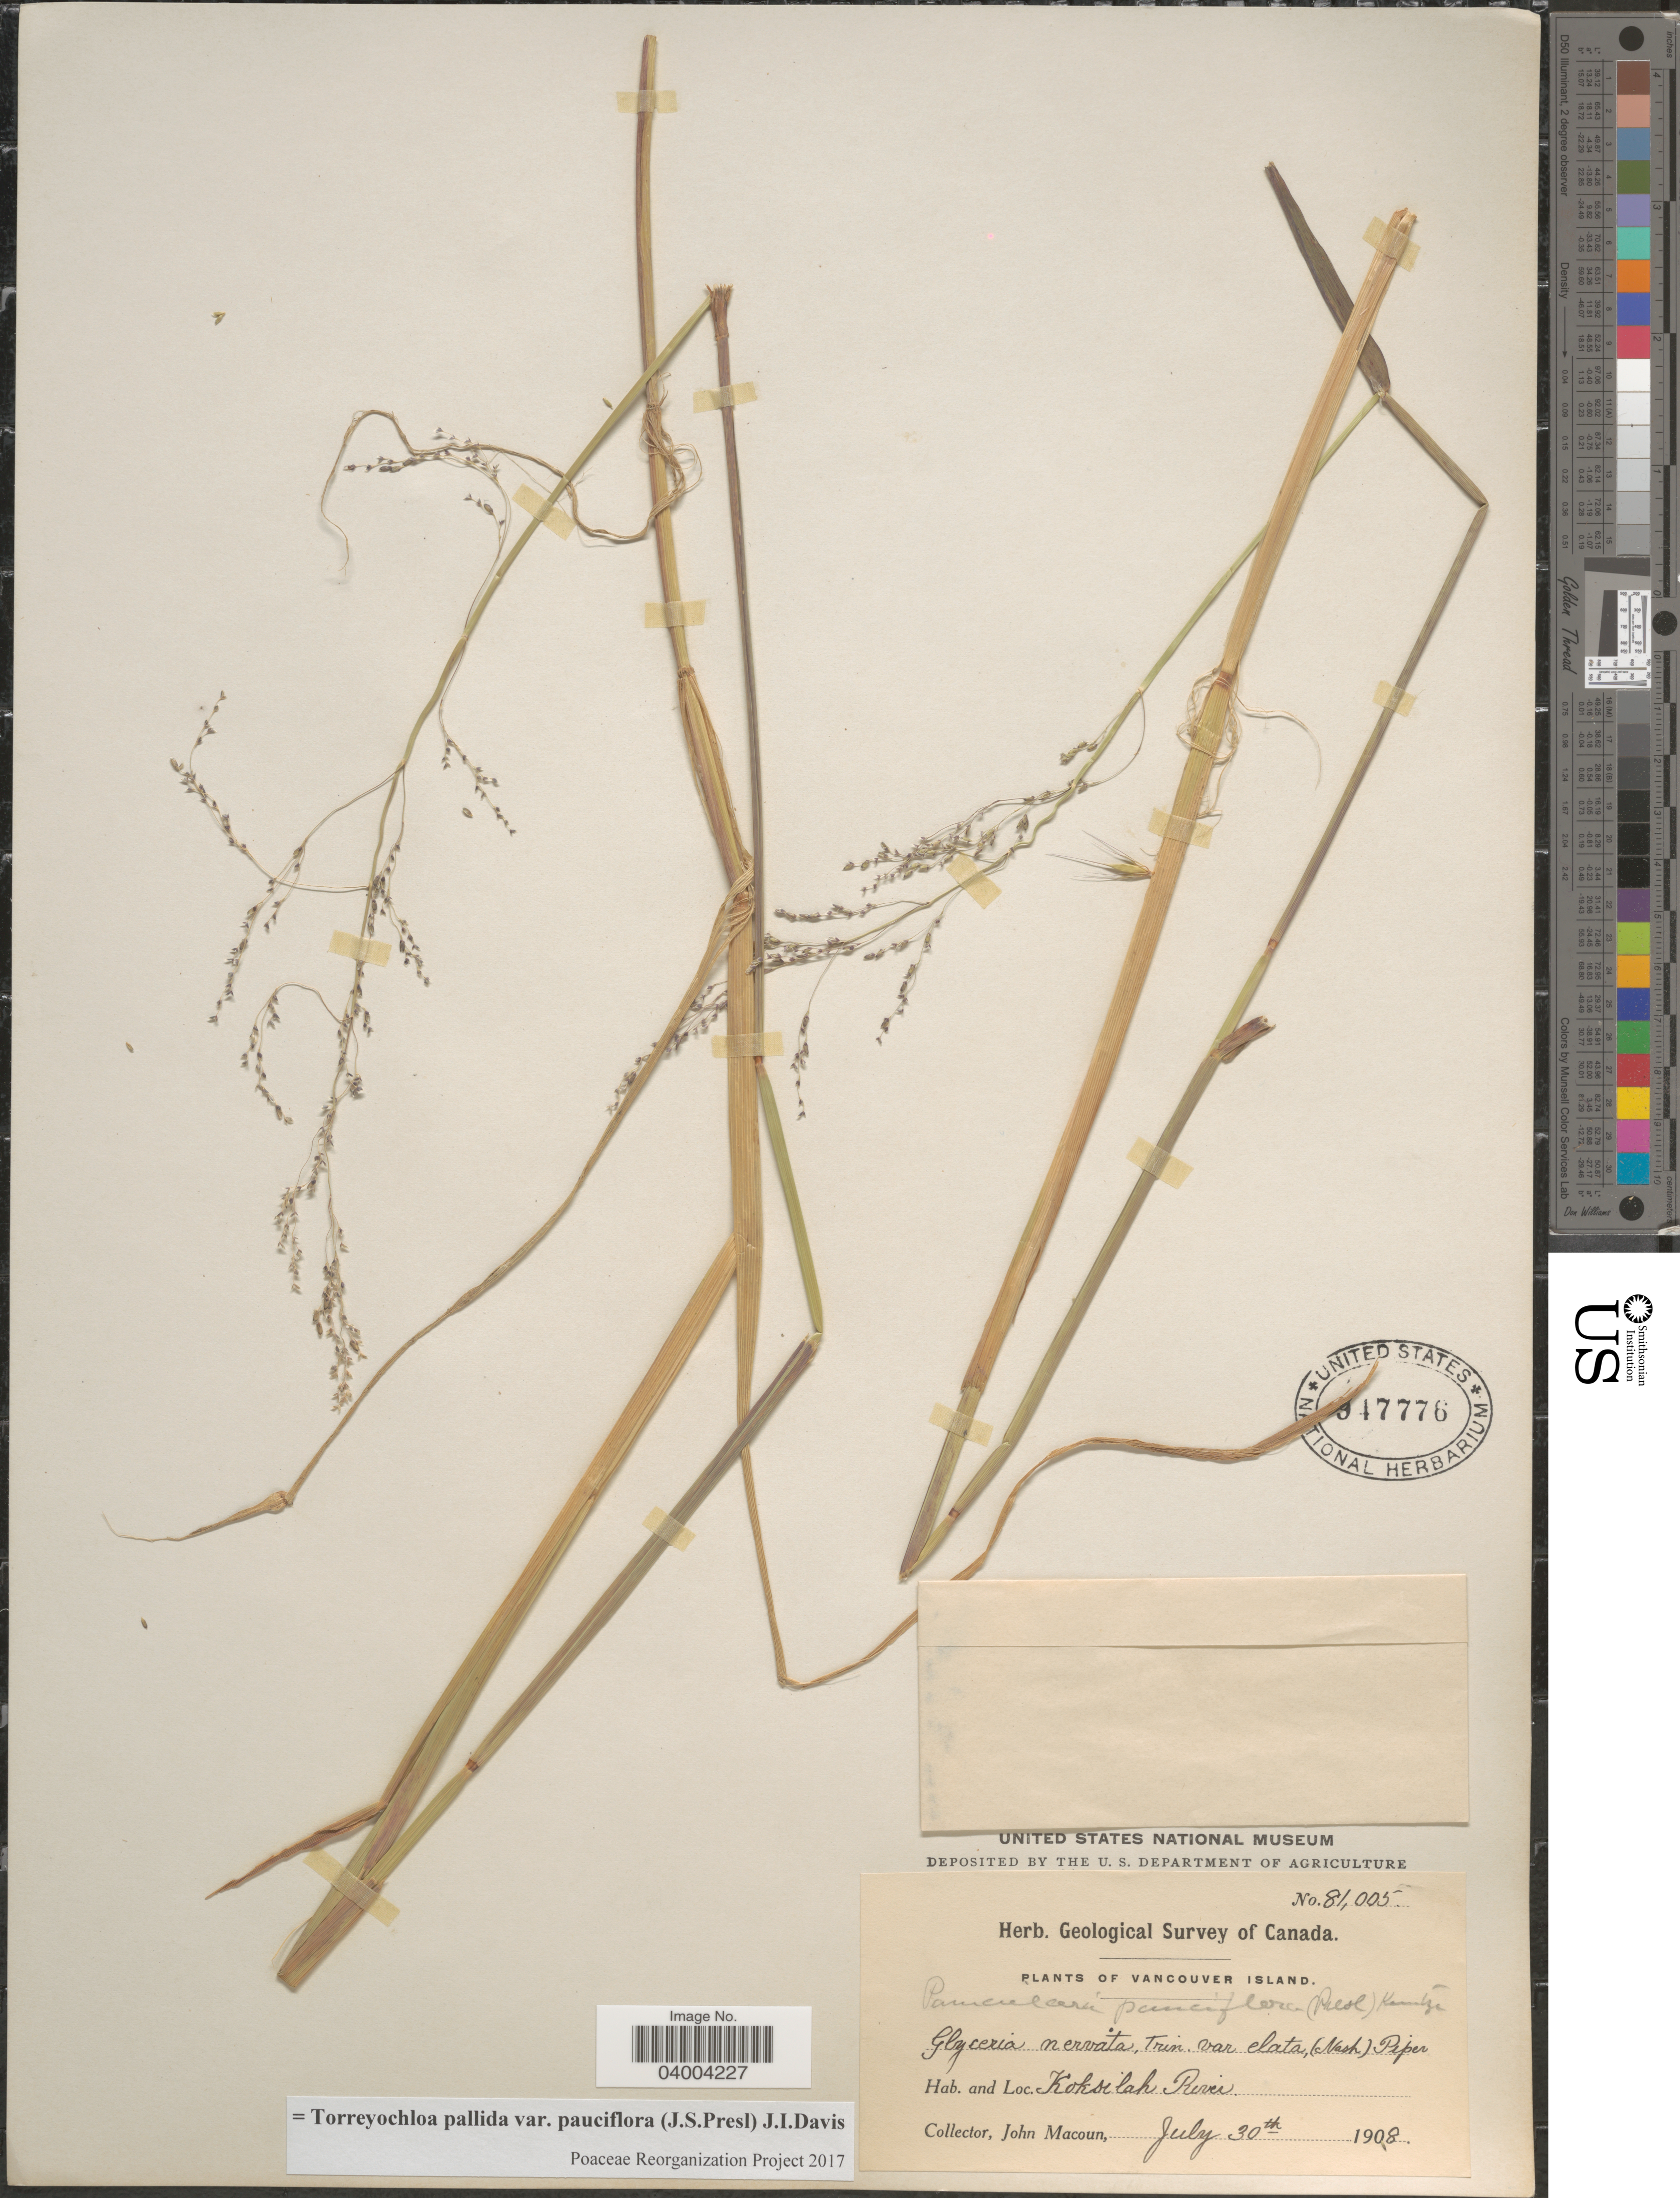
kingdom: Plantae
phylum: Tracheophyta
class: Liliopsida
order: Poales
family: Poaceae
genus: Torreyochloa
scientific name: Torreyochloa pallida var. pauciflora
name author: (J. Presl) J.I. Davis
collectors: J. Macoun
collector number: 81005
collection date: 1908-07-30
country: Canada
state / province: British Columbia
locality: Vancouver Island. Koksilah River.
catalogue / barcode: US 947776